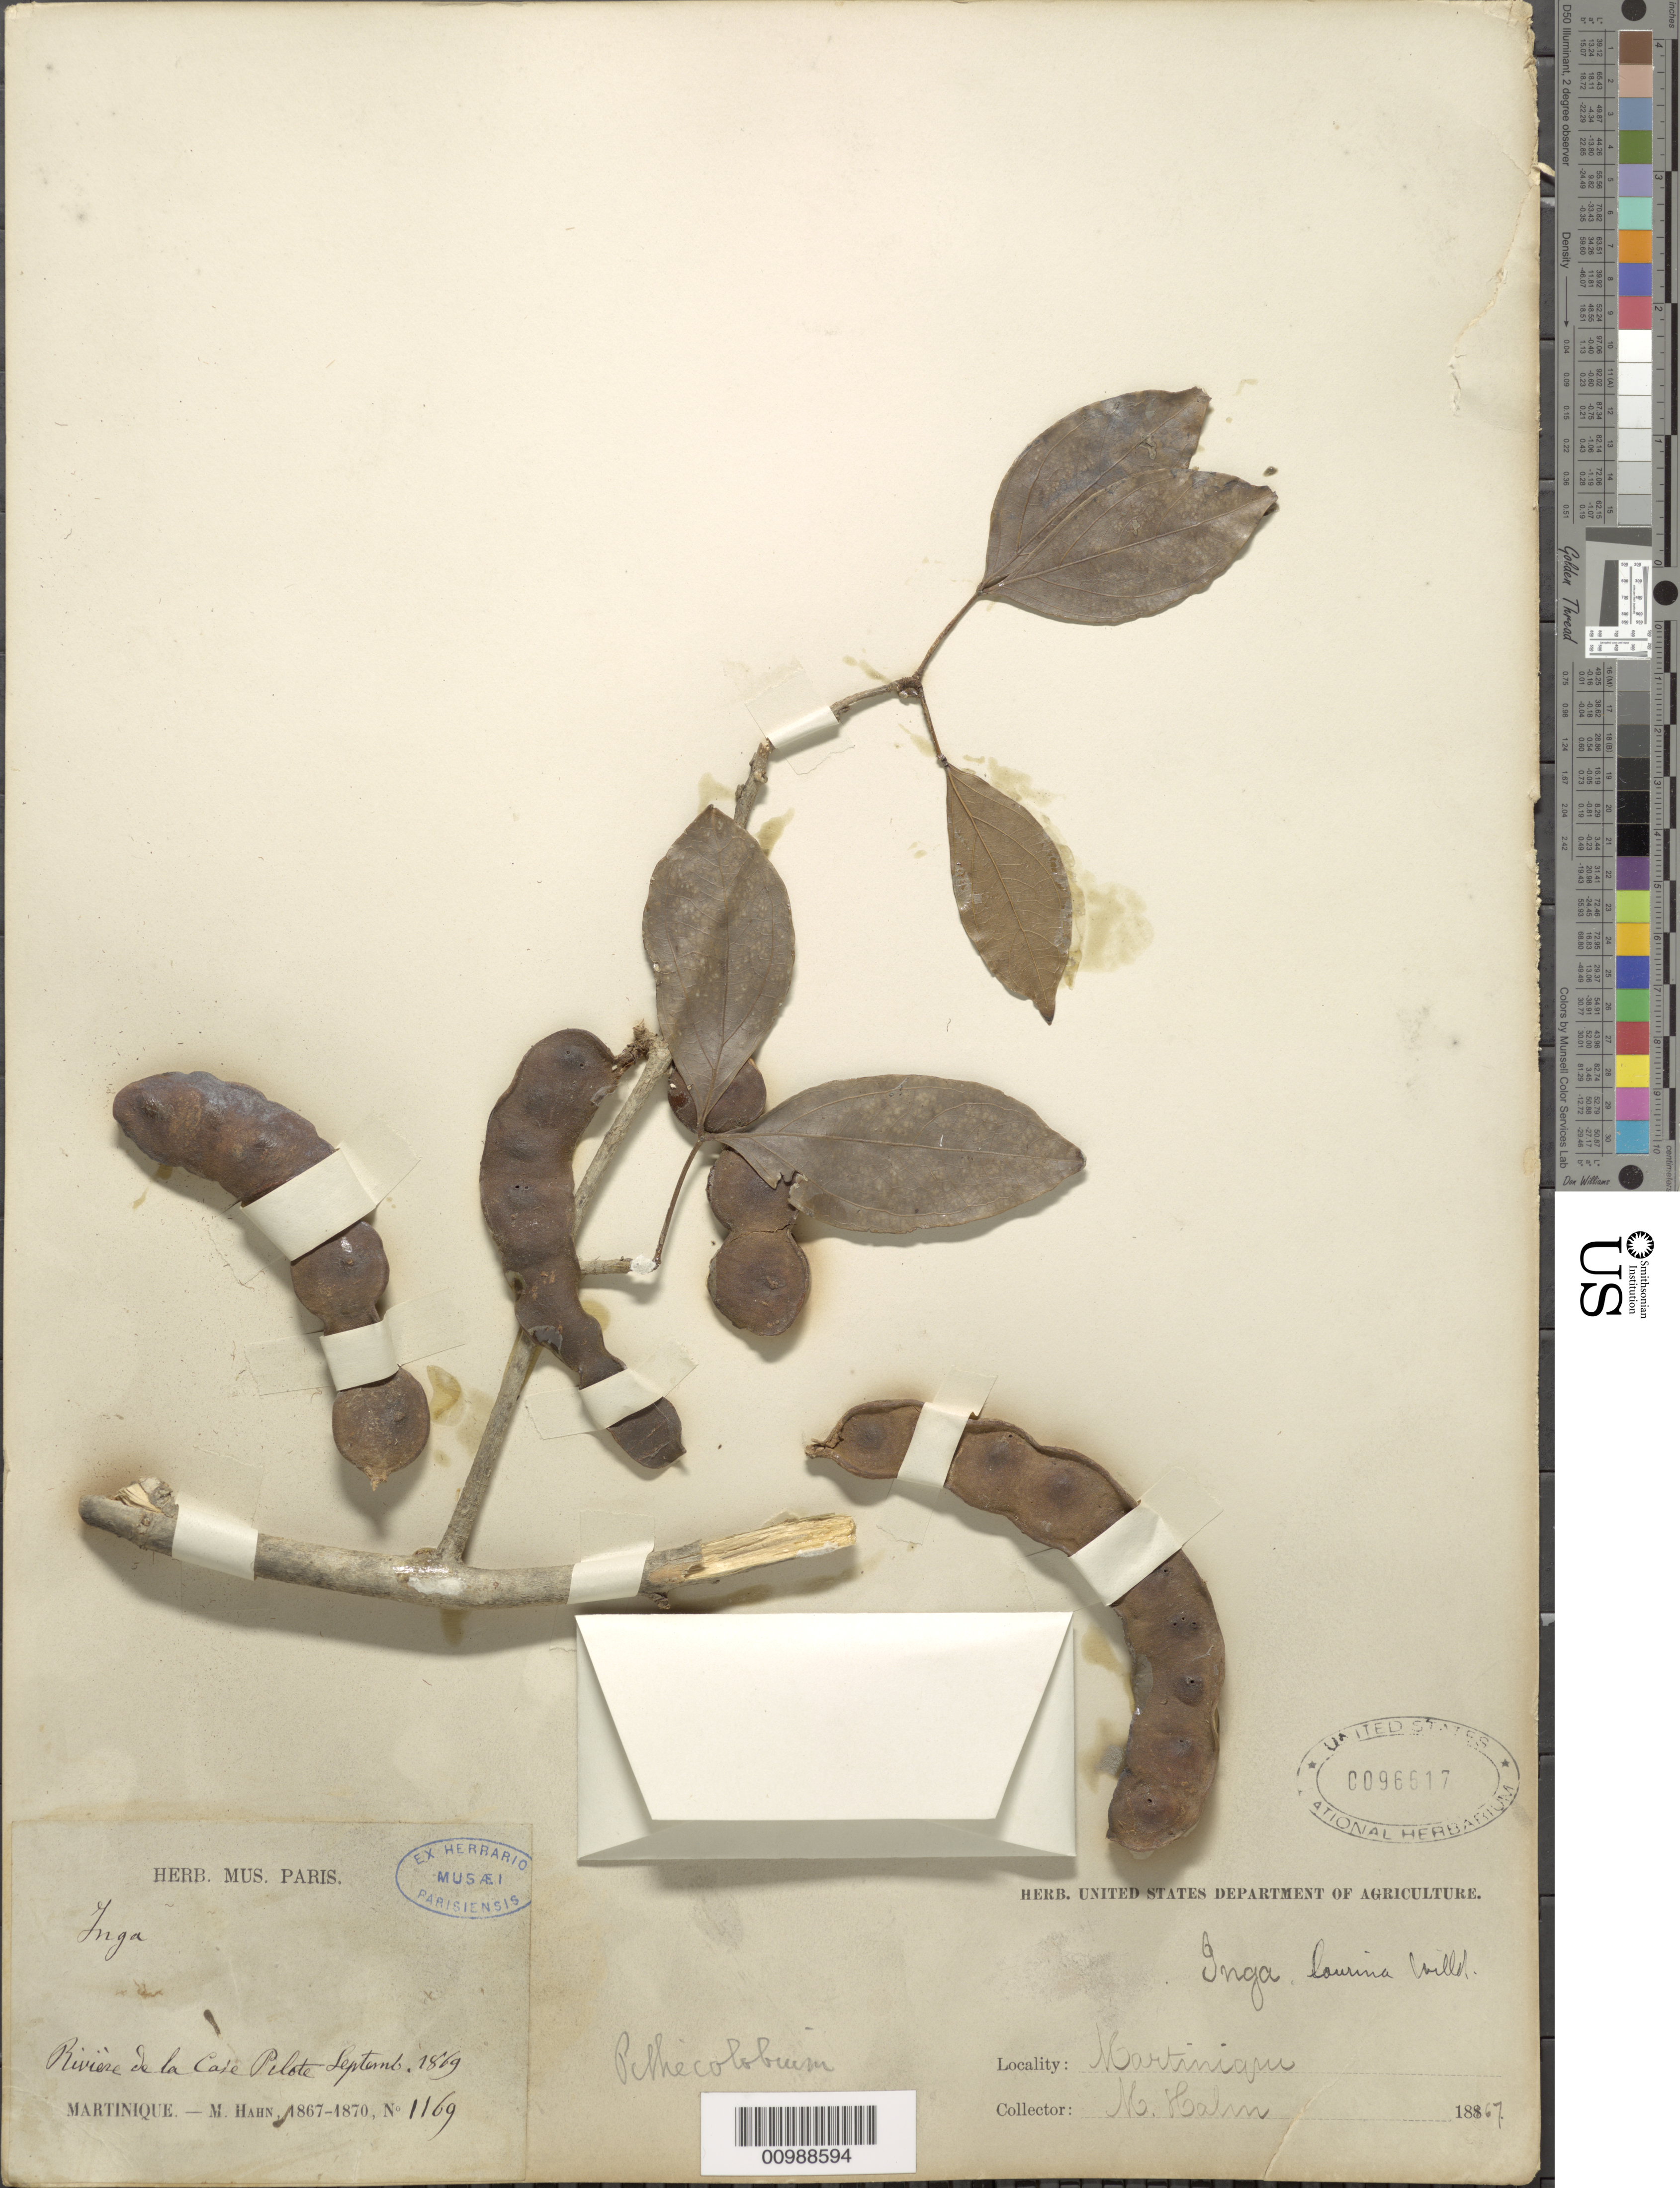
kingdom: Plantae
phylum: Tracheophyta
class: Magnoliopsida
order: Fabales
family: Fabaceae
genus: Inga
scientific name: Inga laurina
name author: (Sw.) Willd.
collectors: M. Hahn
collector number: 1169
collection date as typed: Sep 1869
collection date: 1869-09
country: Martinique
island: Martinique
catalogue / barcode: US 96617